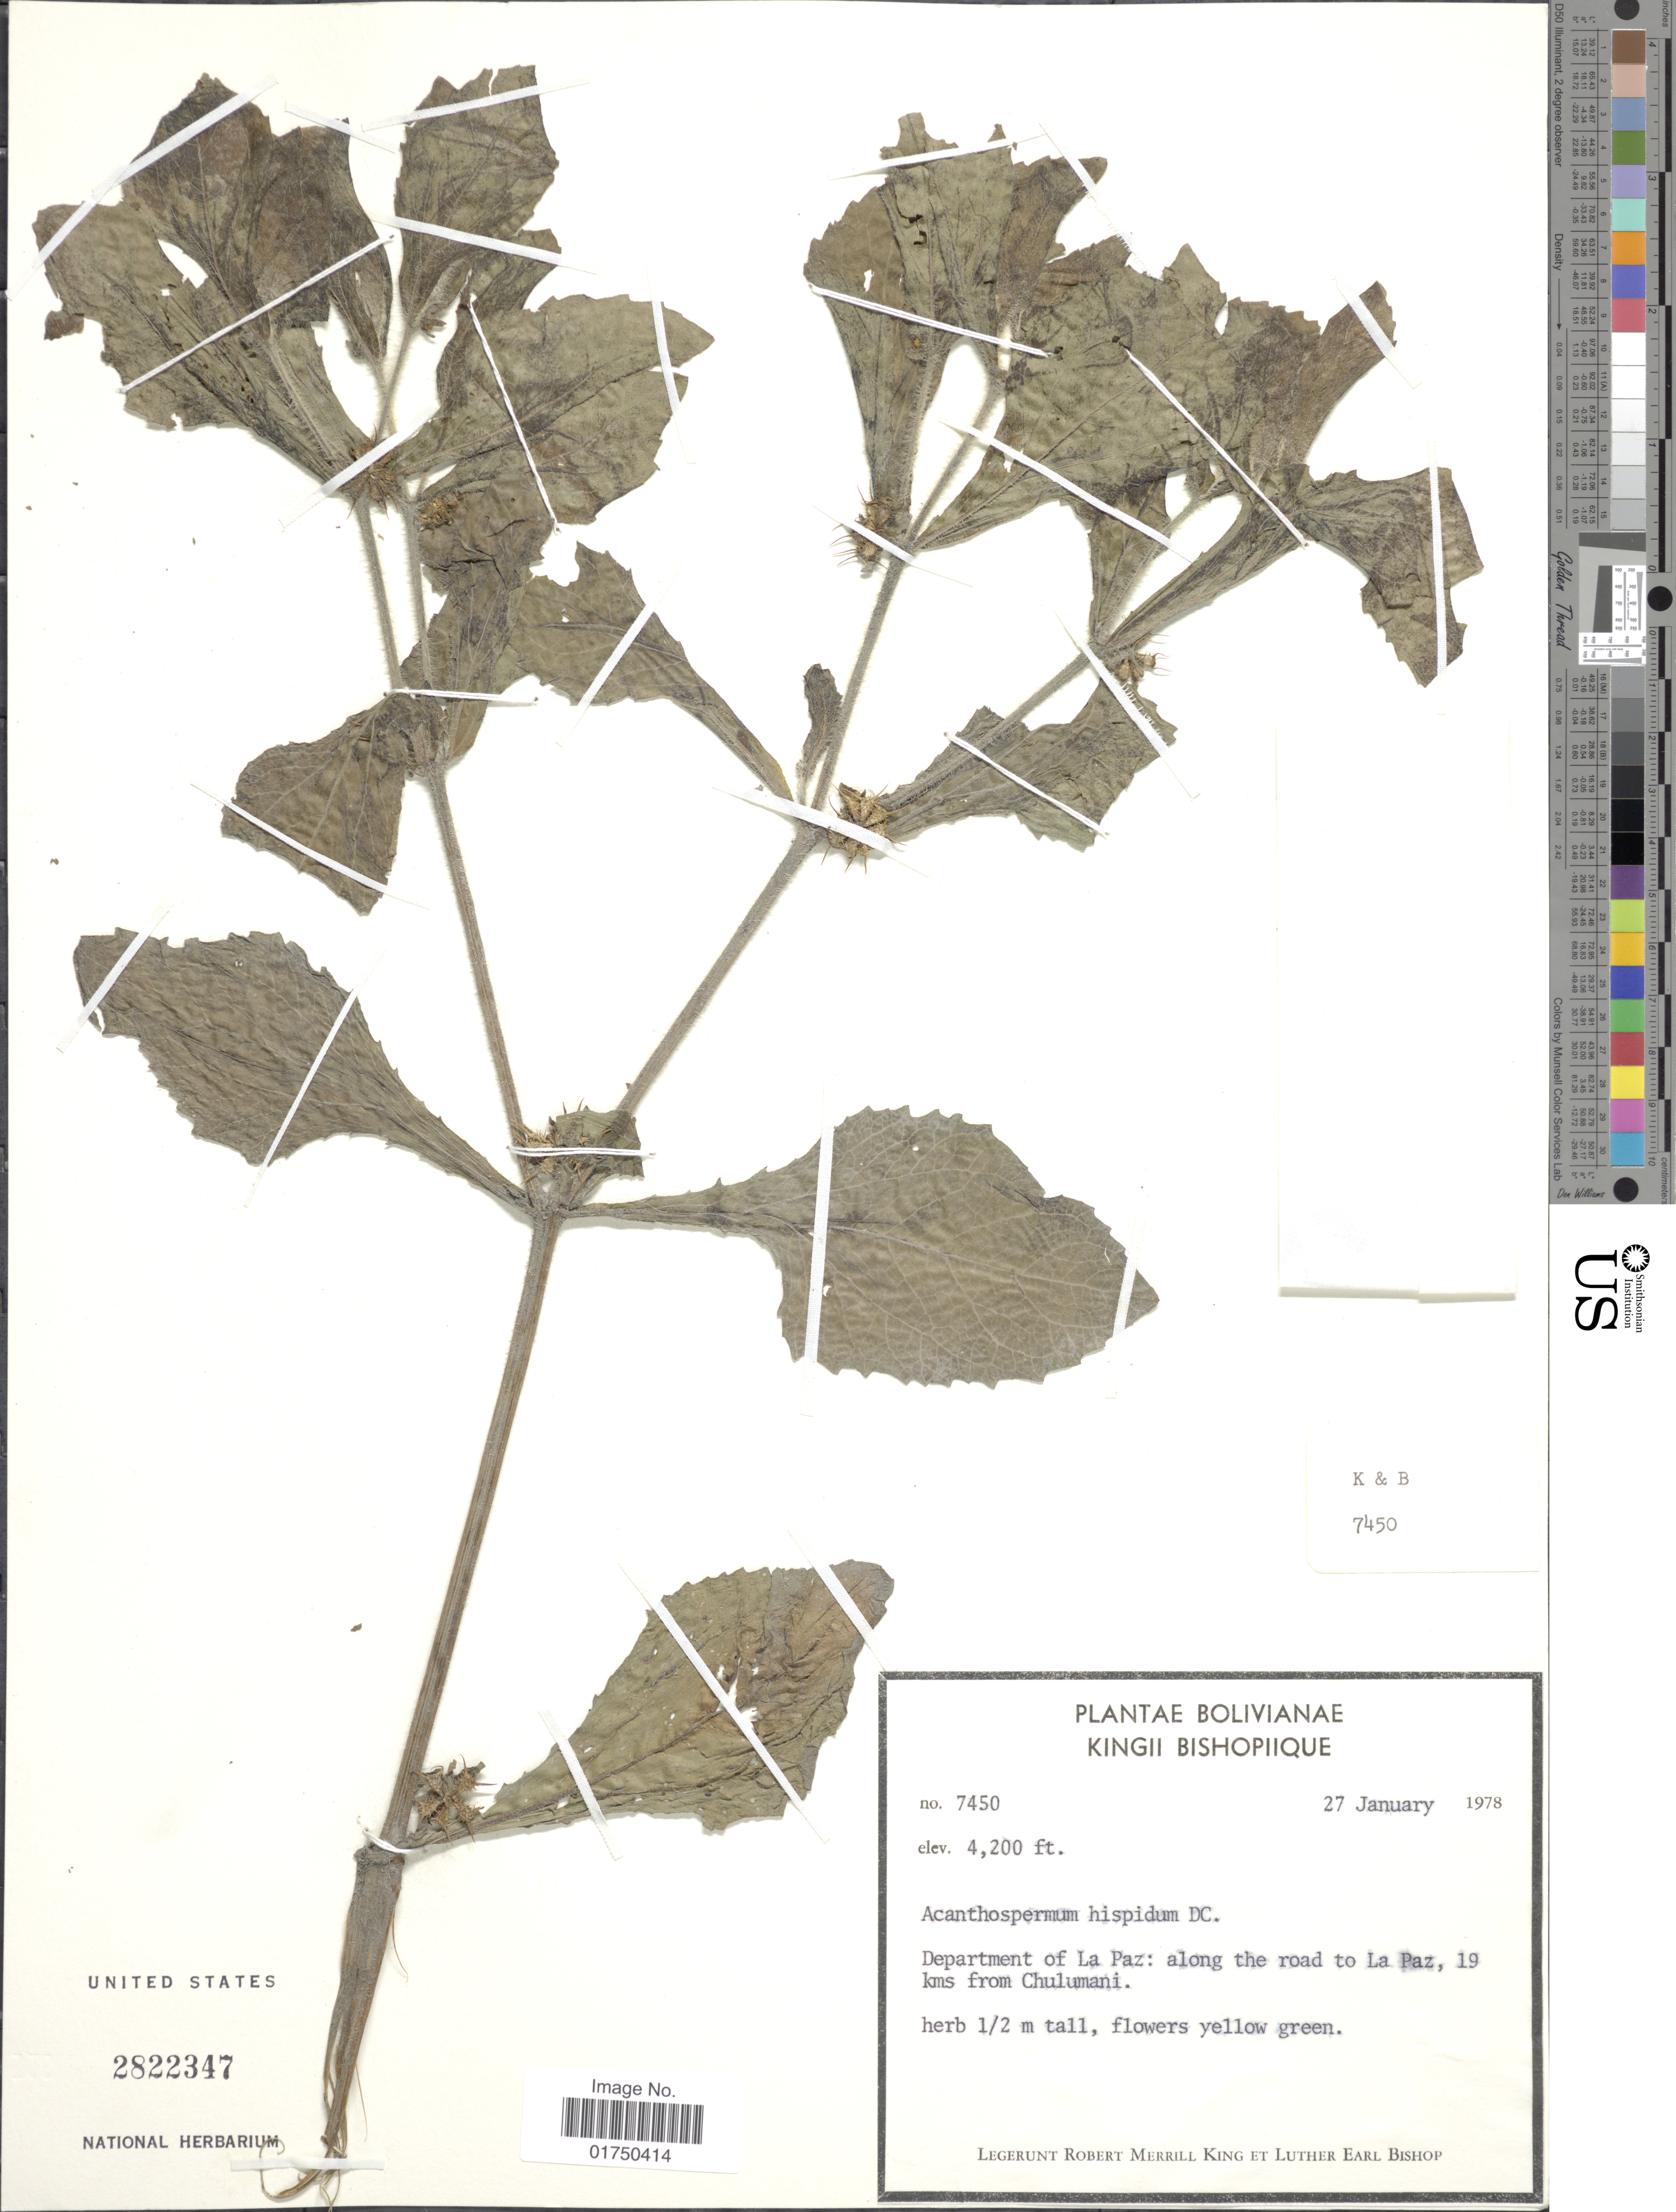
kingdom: Plantae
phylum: Tracheophyta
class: Magnoliopsida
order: Asterales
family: Asteraceae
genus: Acanthospermum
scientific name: Acanthospermum hispidum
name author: DC.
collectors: R. M. King & L. E. Bishop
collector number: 7450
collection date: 1978-01-27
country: Bolivia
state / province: La Paz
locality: Department of La Paz: along the road to La Paz, 19 kms from Chulumani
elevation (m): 1280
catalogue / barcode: US 2822347